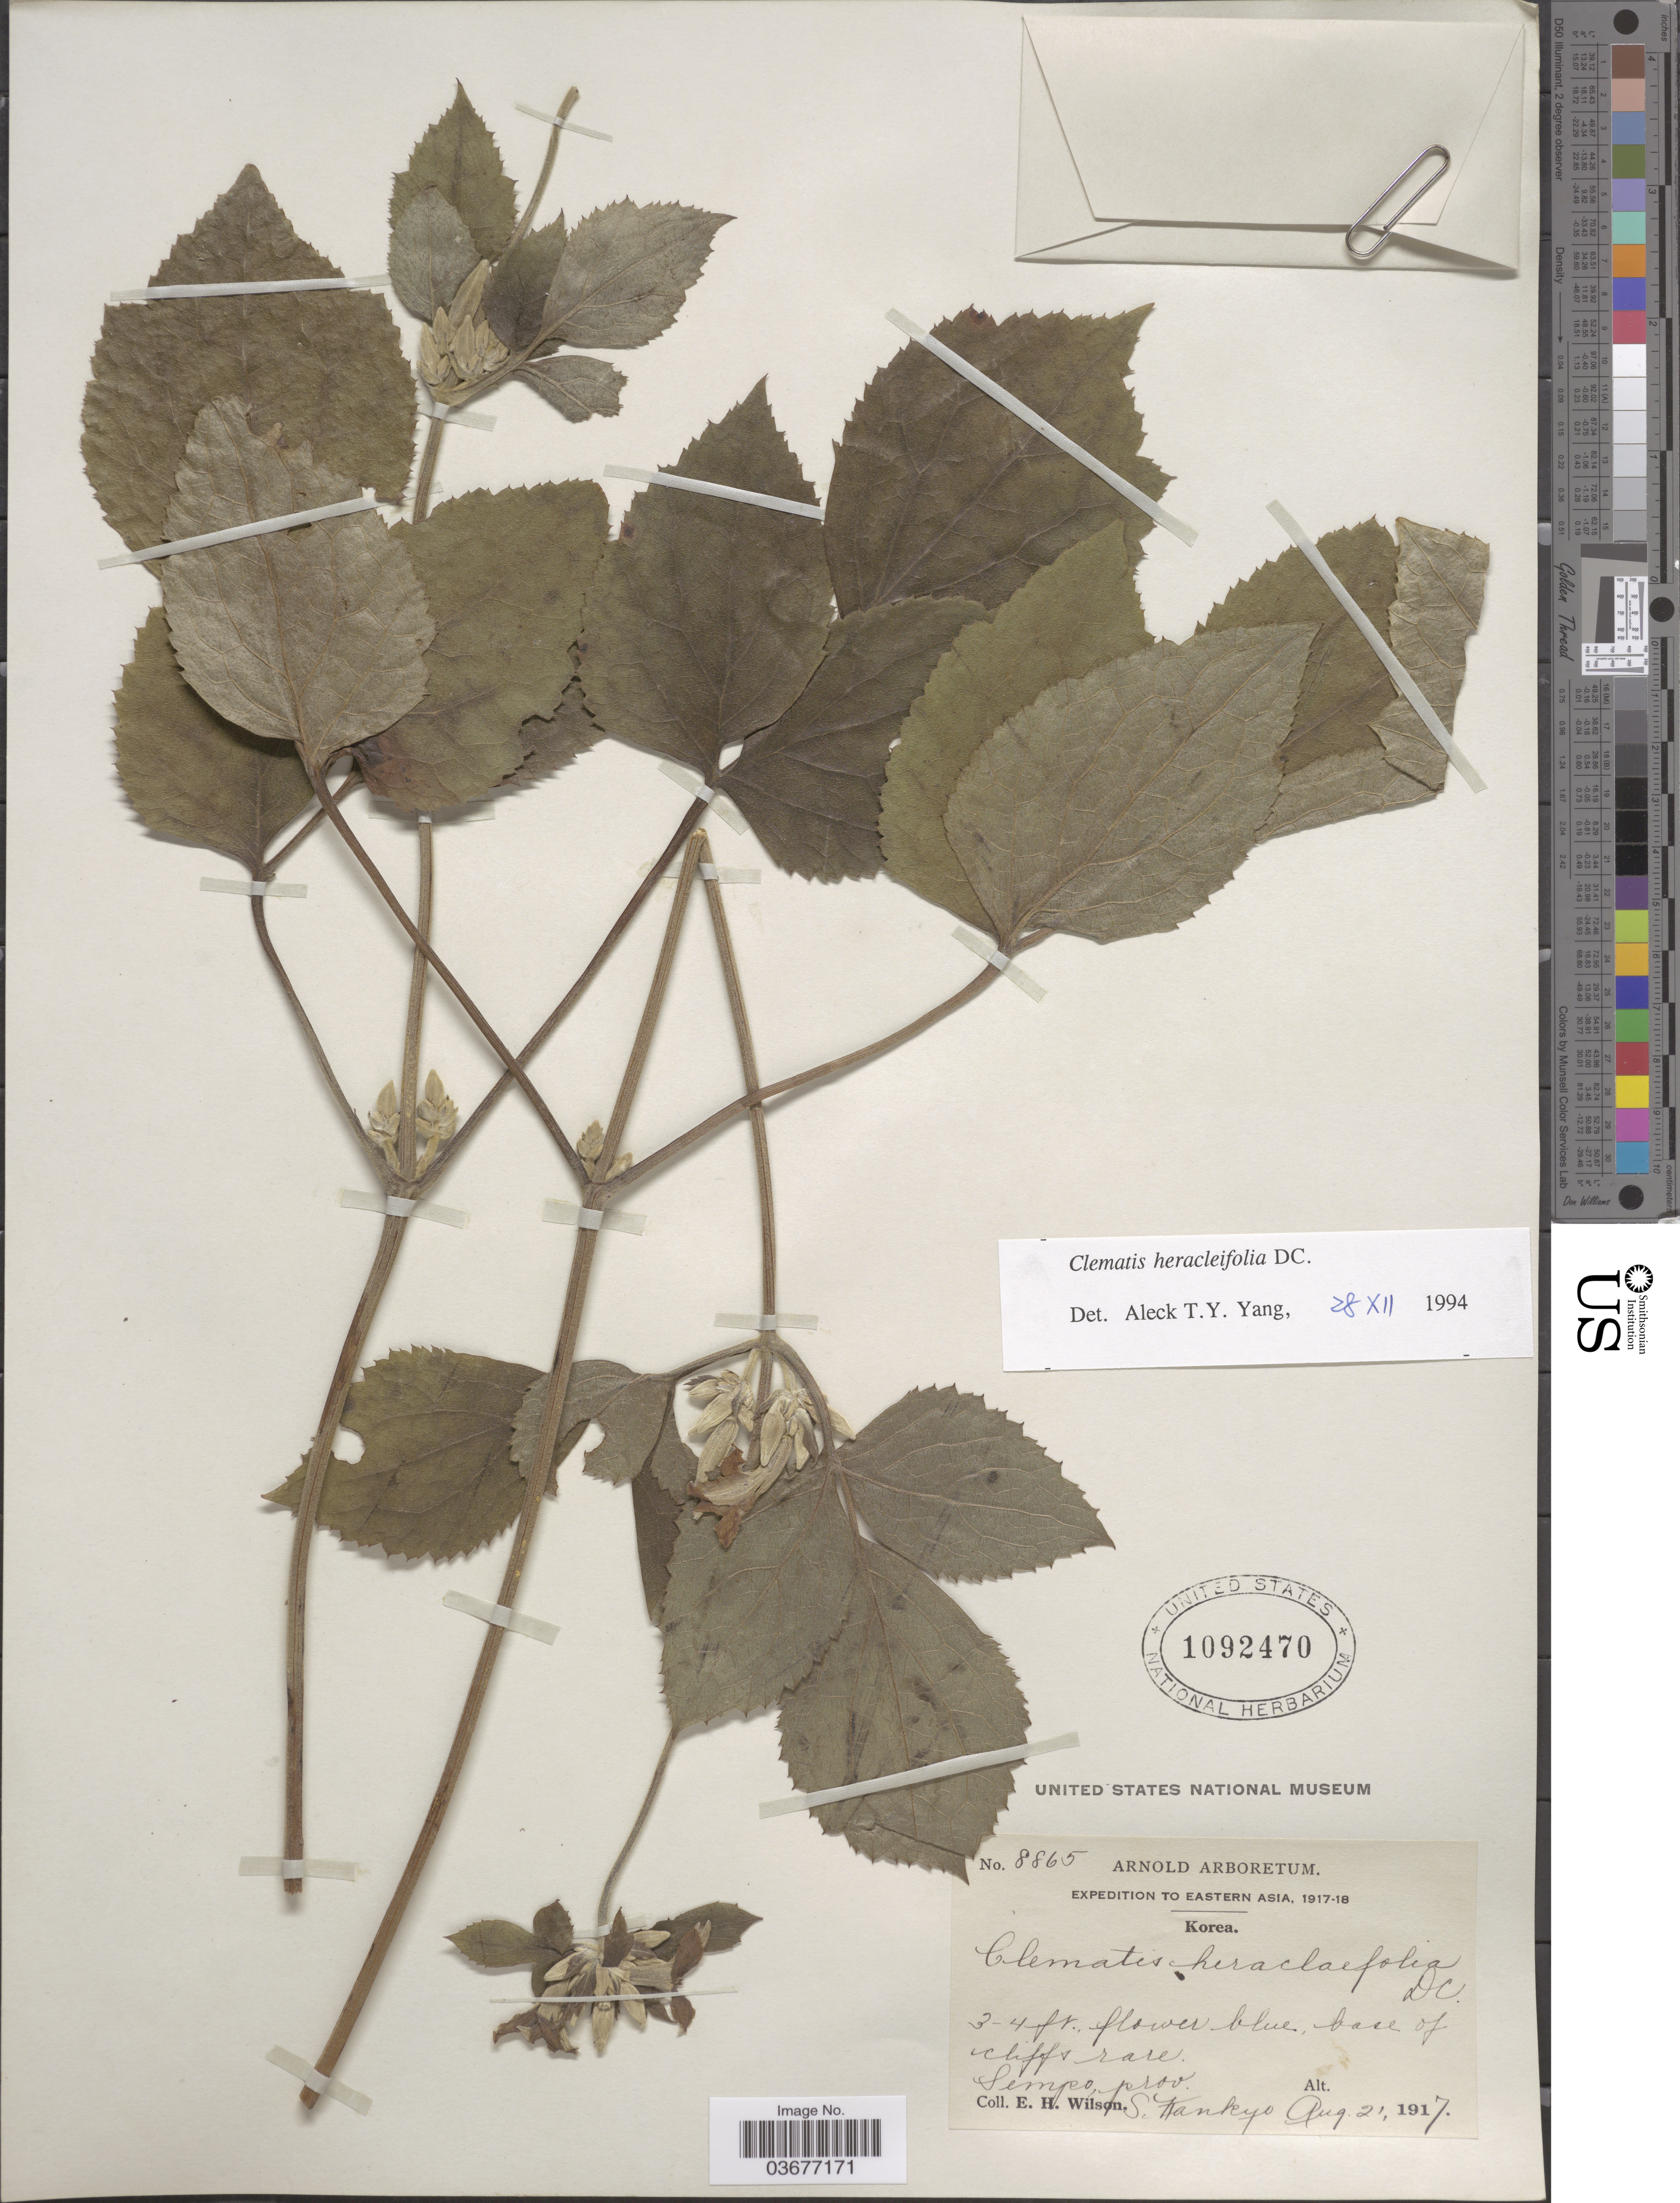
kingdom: Plantae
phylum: Tracheophyta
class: Magnoliopsida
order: Ranunculales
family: Ranunculaceae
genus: Clematis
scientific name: Clematis heracleifolia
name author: DC.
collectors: E. Wilson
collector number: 8865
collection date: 1917-08-21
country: North Korea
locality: Eastern Asia. Korea. Sempo, prov. S. Kankyo.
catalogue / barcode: US 1092470